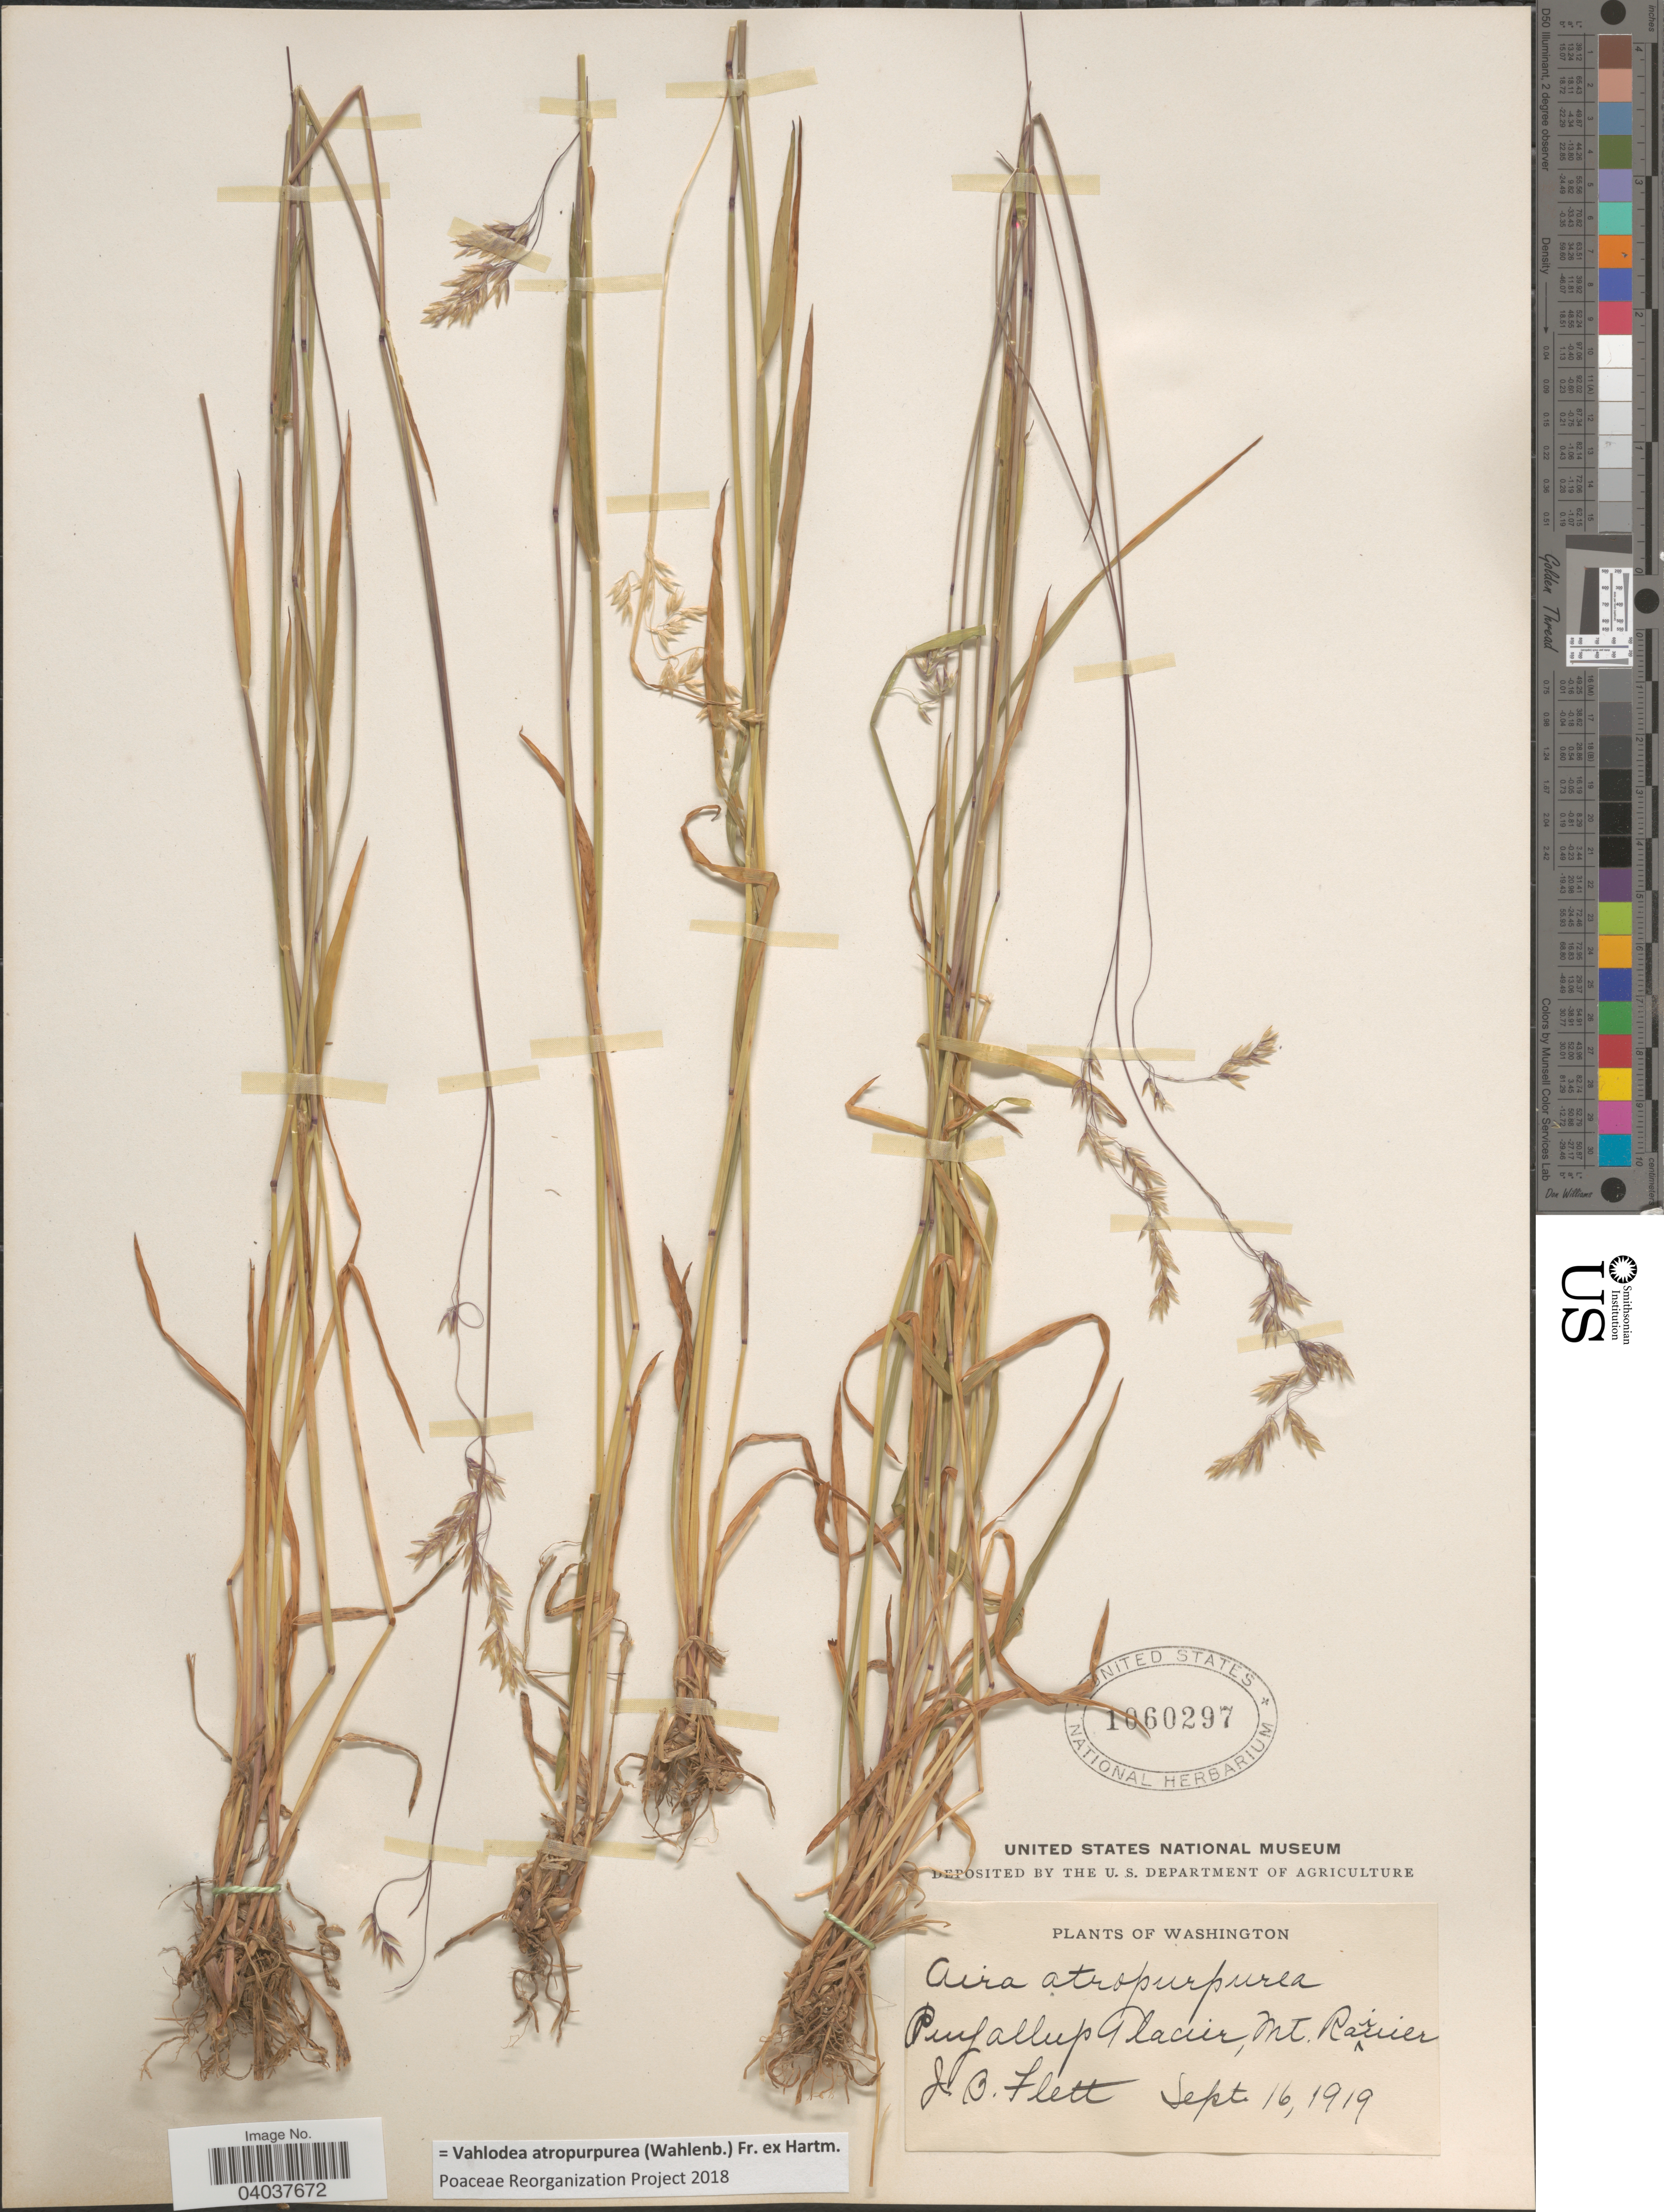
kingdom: Plantae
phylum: Tracheophyta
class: Liliopsida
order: Poales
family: Poaceae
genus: Vahlodea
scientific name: Vahlodea atropurpurea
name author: (Wahlenb.) Fr. ex Hartm.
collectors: J. Flett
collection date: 1919-09-16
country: United States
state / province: Washington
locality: Puyallup Glacier, Mt. Rainier.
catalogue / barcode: US 1060297